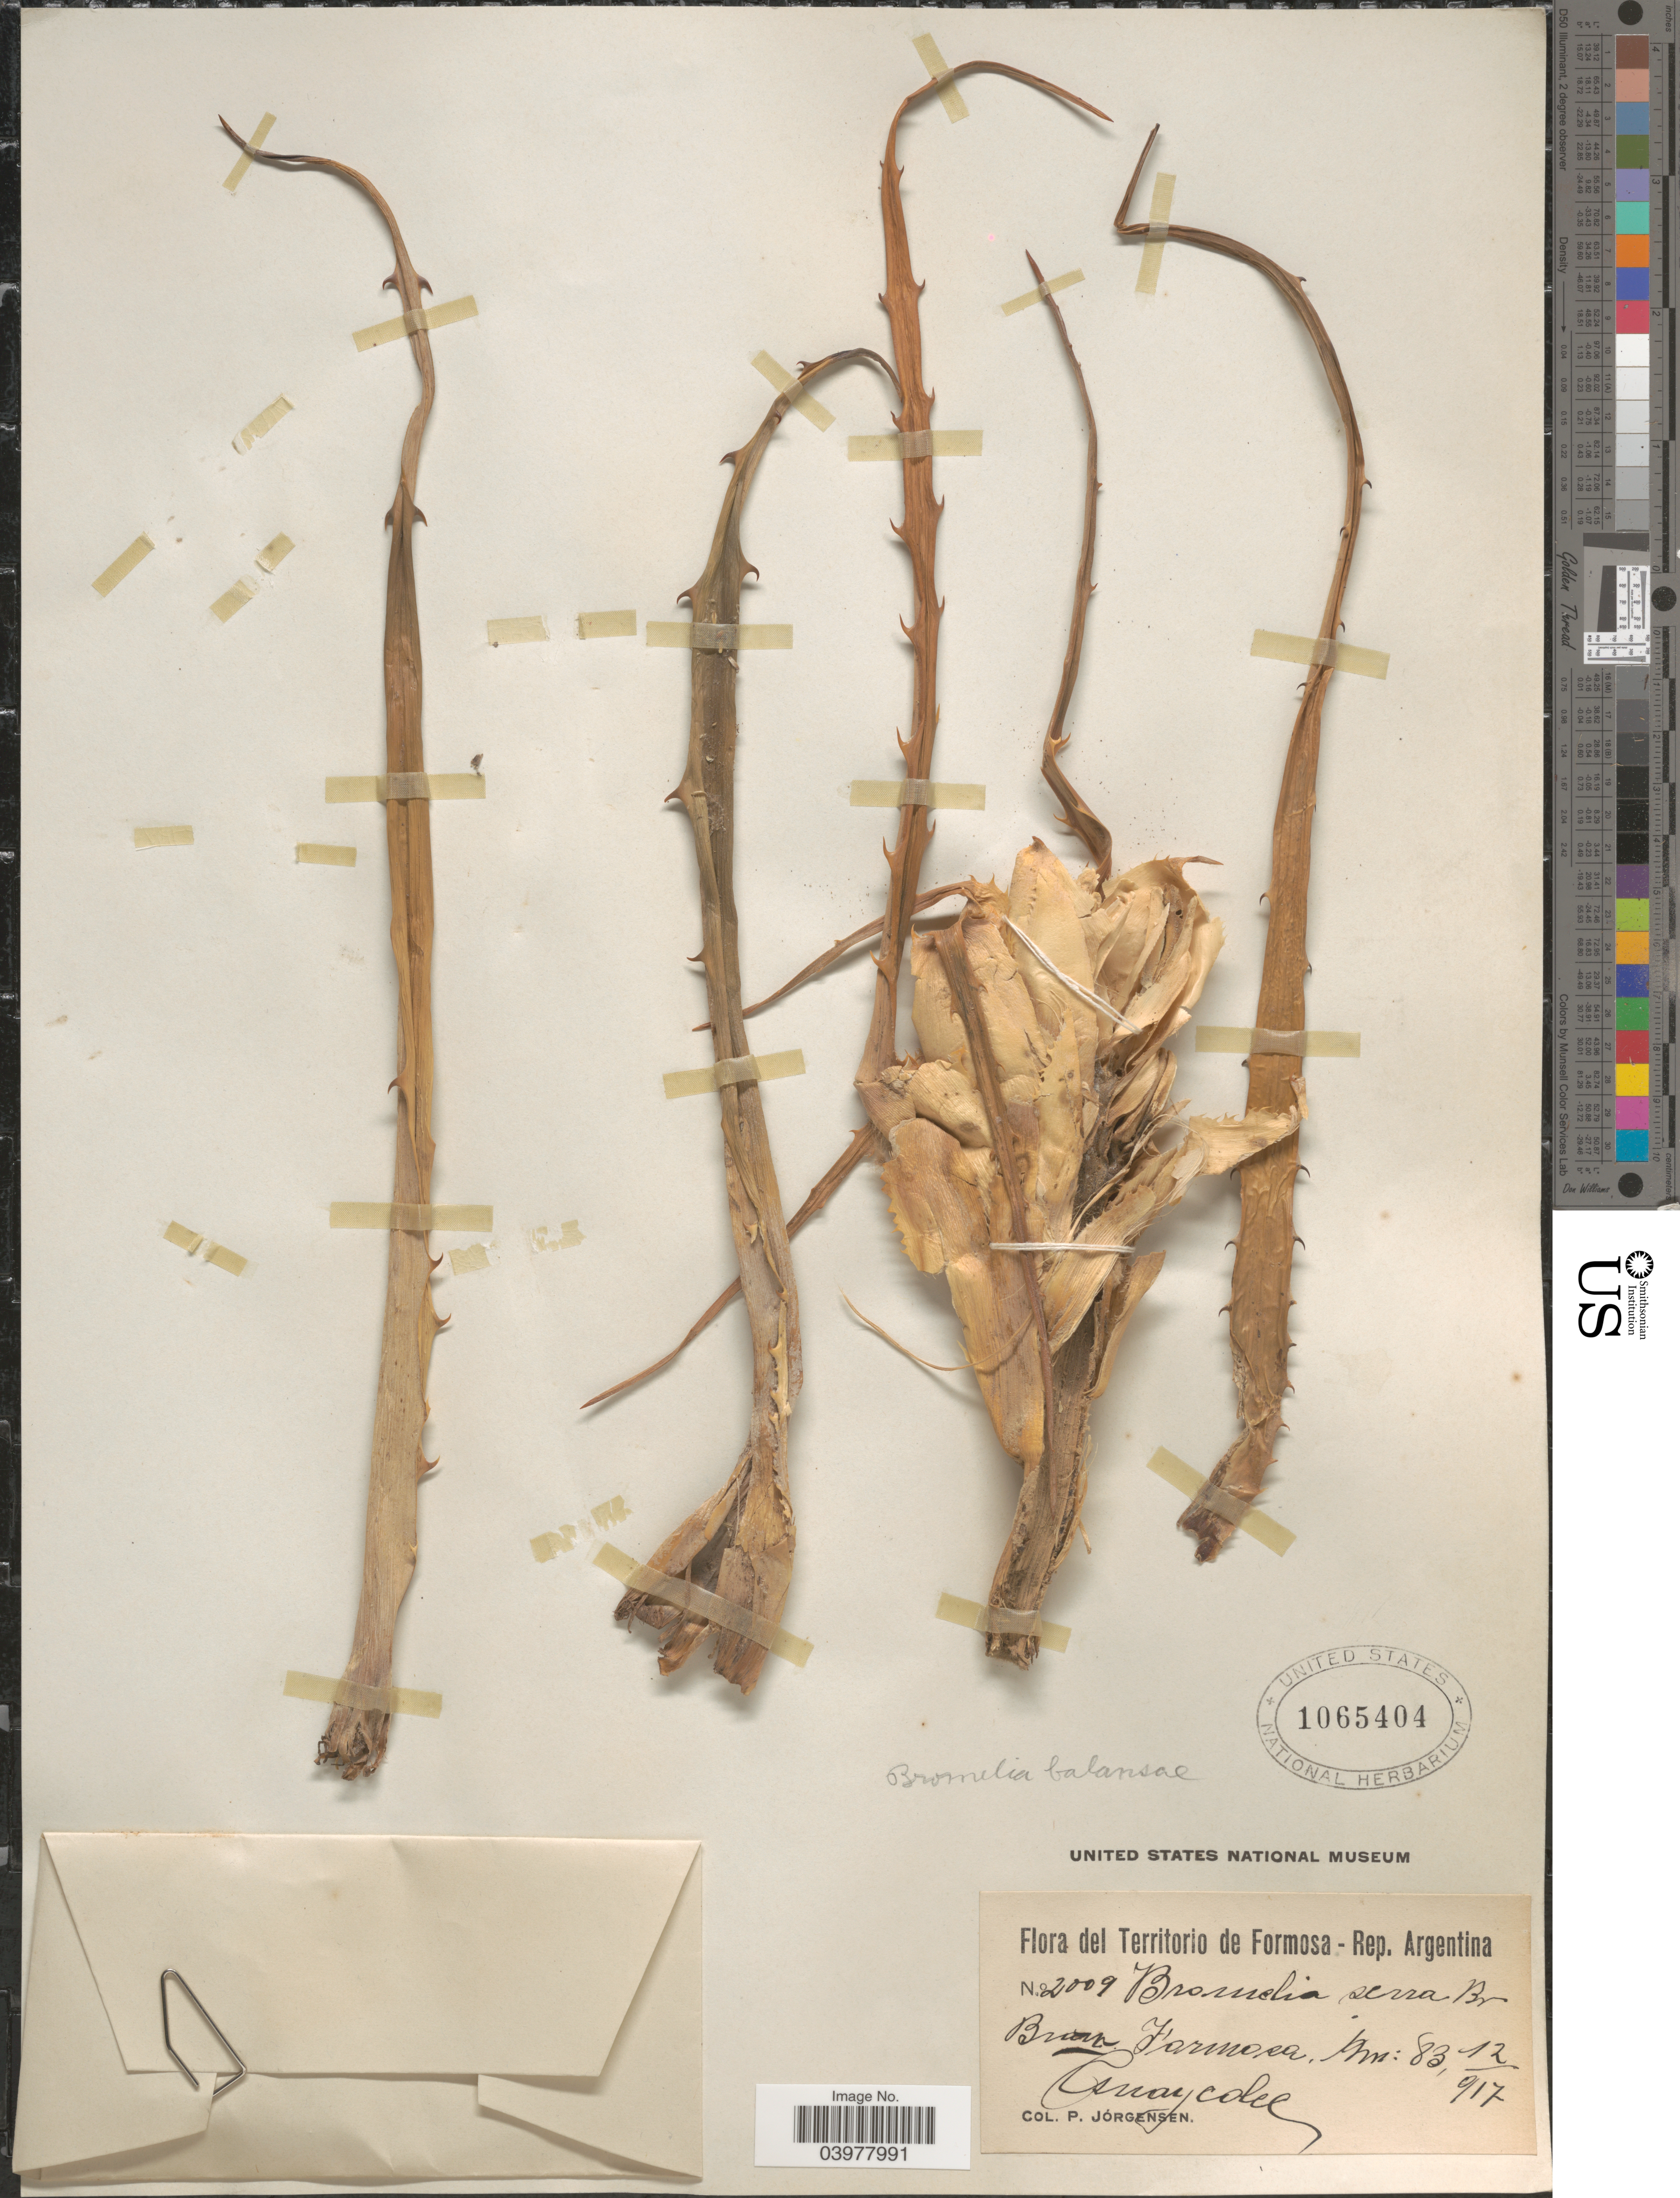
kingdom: Plantae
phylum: Tracheophyta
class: Liliopsida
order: Poales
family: Bromeliaceae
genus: Bromelia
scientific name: Bromelia balansae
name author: Mez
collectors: P. Jörgensen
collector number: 2009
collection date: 1917-12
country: Argentina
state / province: Formosa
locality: Braun Formosa. Guaycolec.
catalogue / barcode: US 1065404